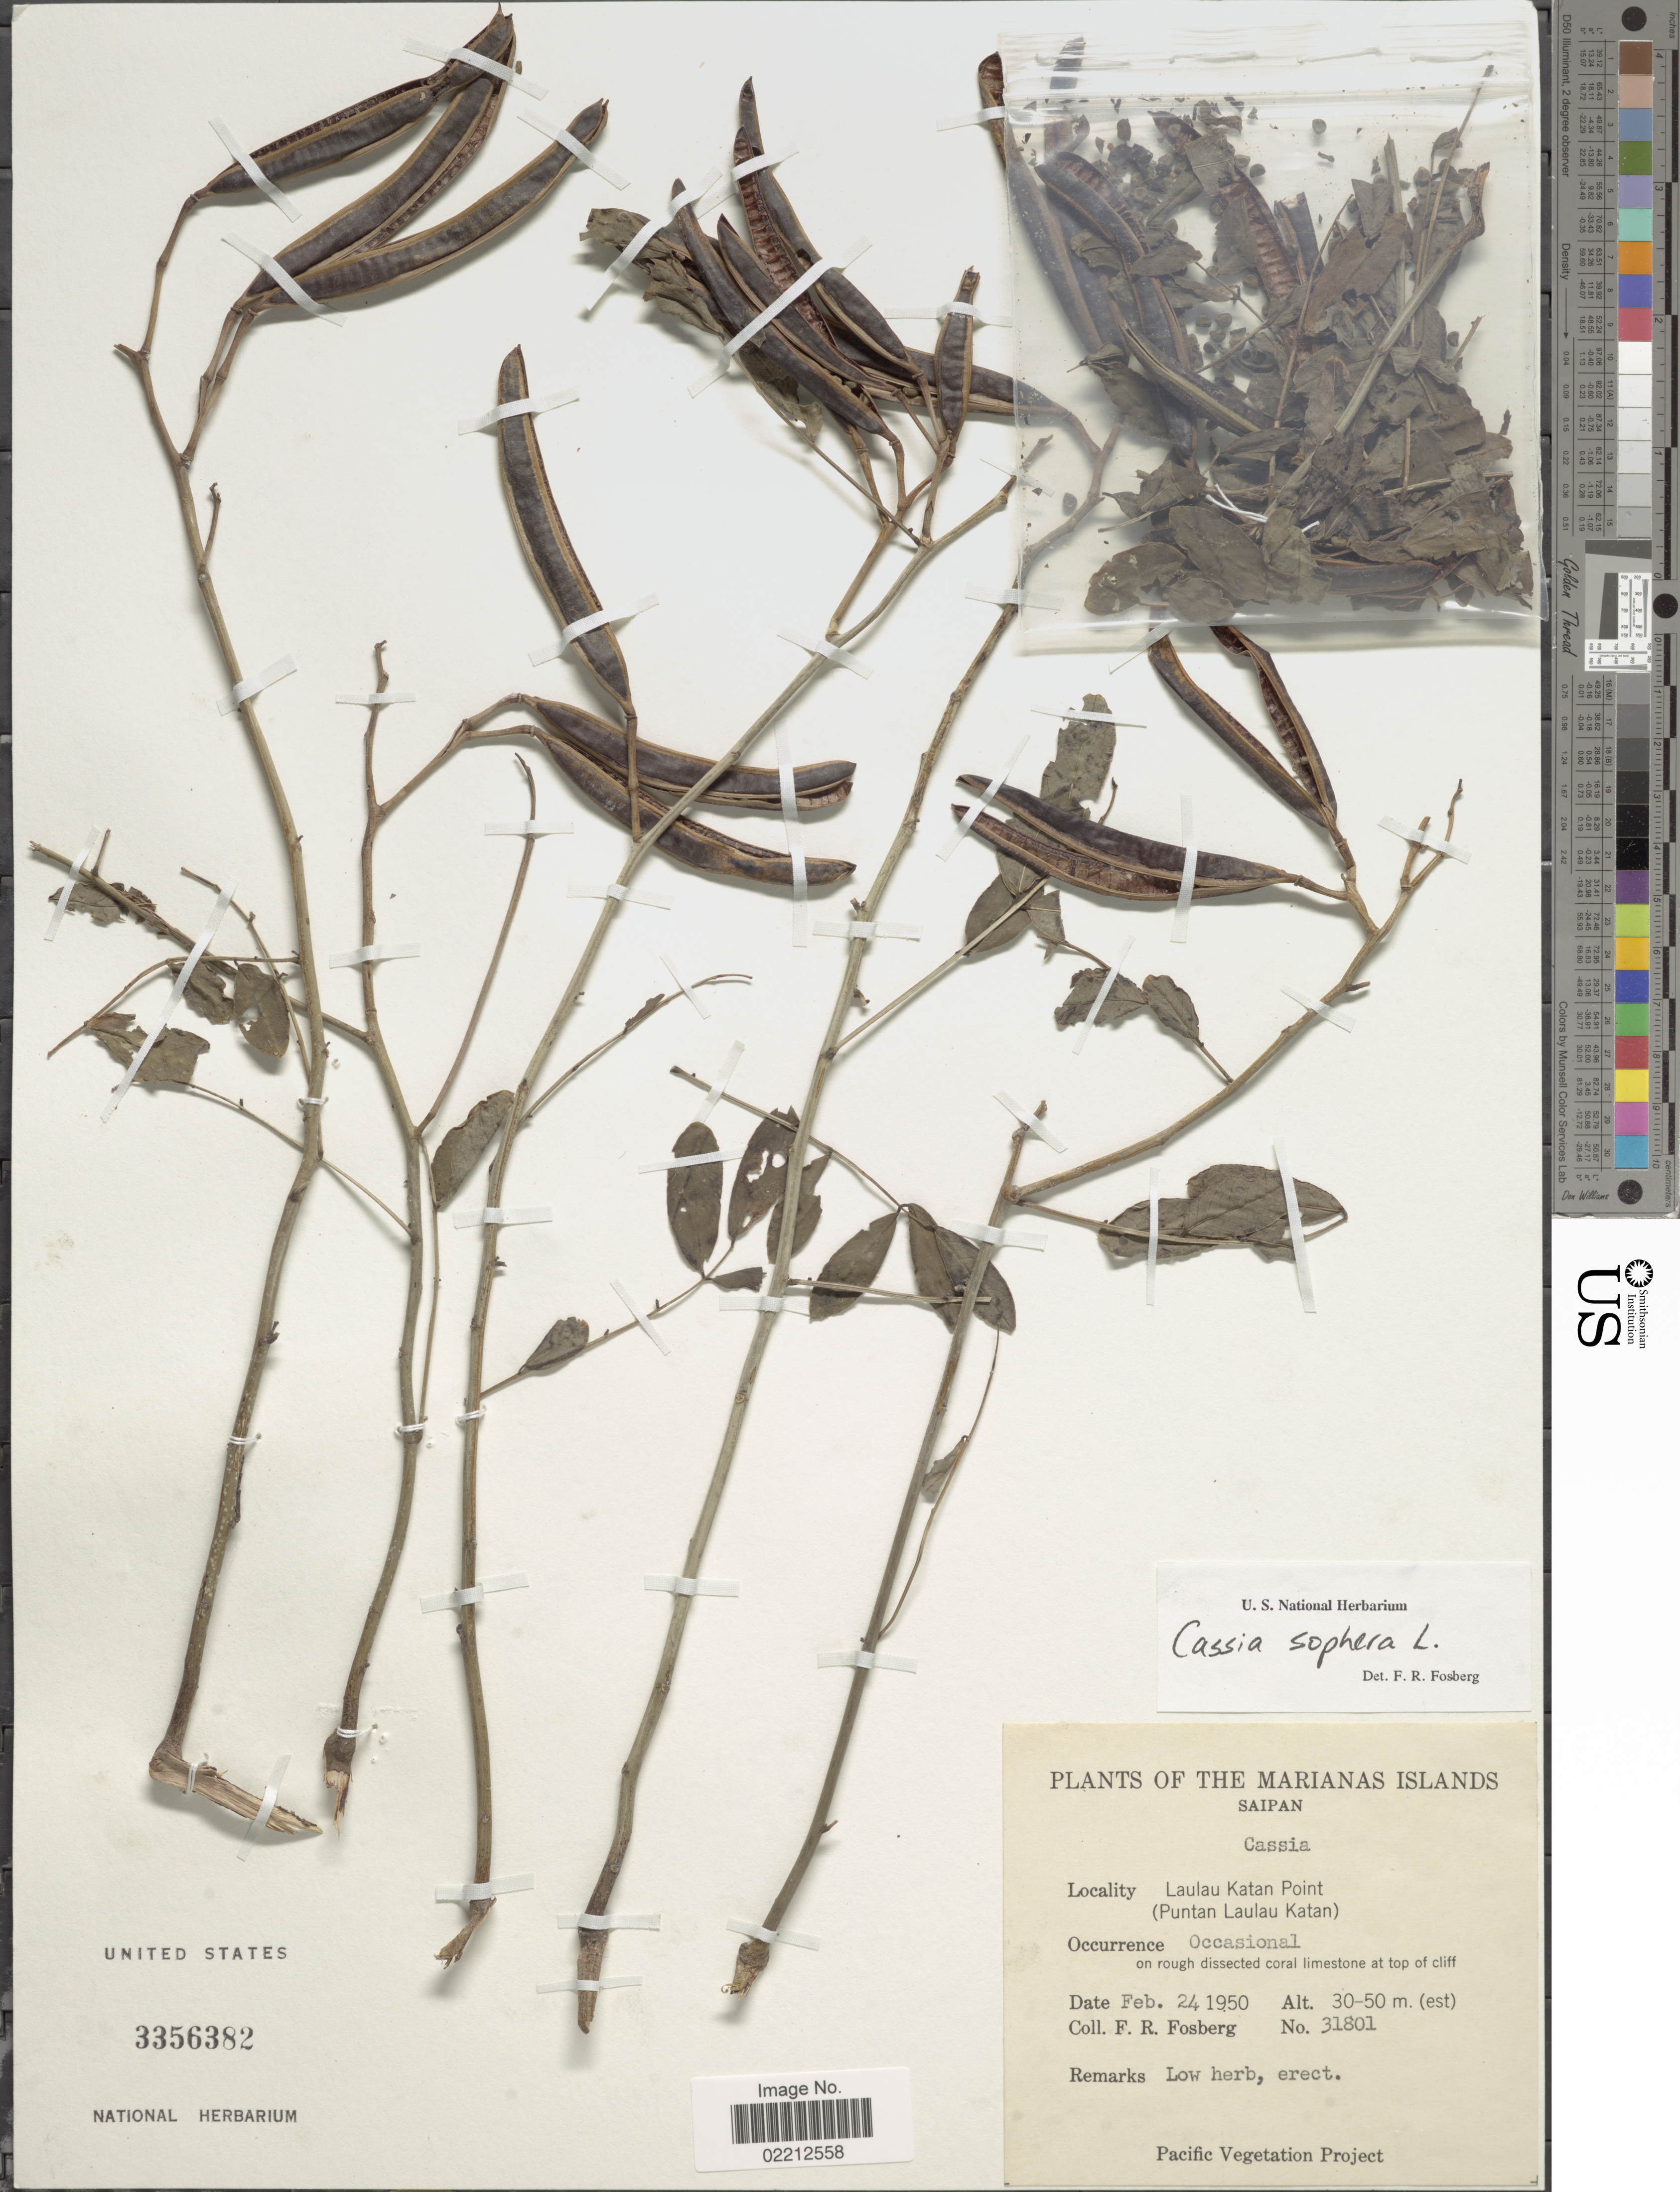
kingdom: Plantae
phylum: Tracheophyta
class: Magnoliopsida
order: Fabales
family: Fabaceae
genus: Senna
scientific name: Senna sophera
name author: (L.) Roxb.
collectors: F. R. Fosberg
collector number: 310801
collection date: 1950-02-24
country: Northern Mariana Islands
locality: Saipan, Laulau Katan Point (Puntan Laulau Katan)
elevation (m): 30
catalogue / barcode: US 3356382